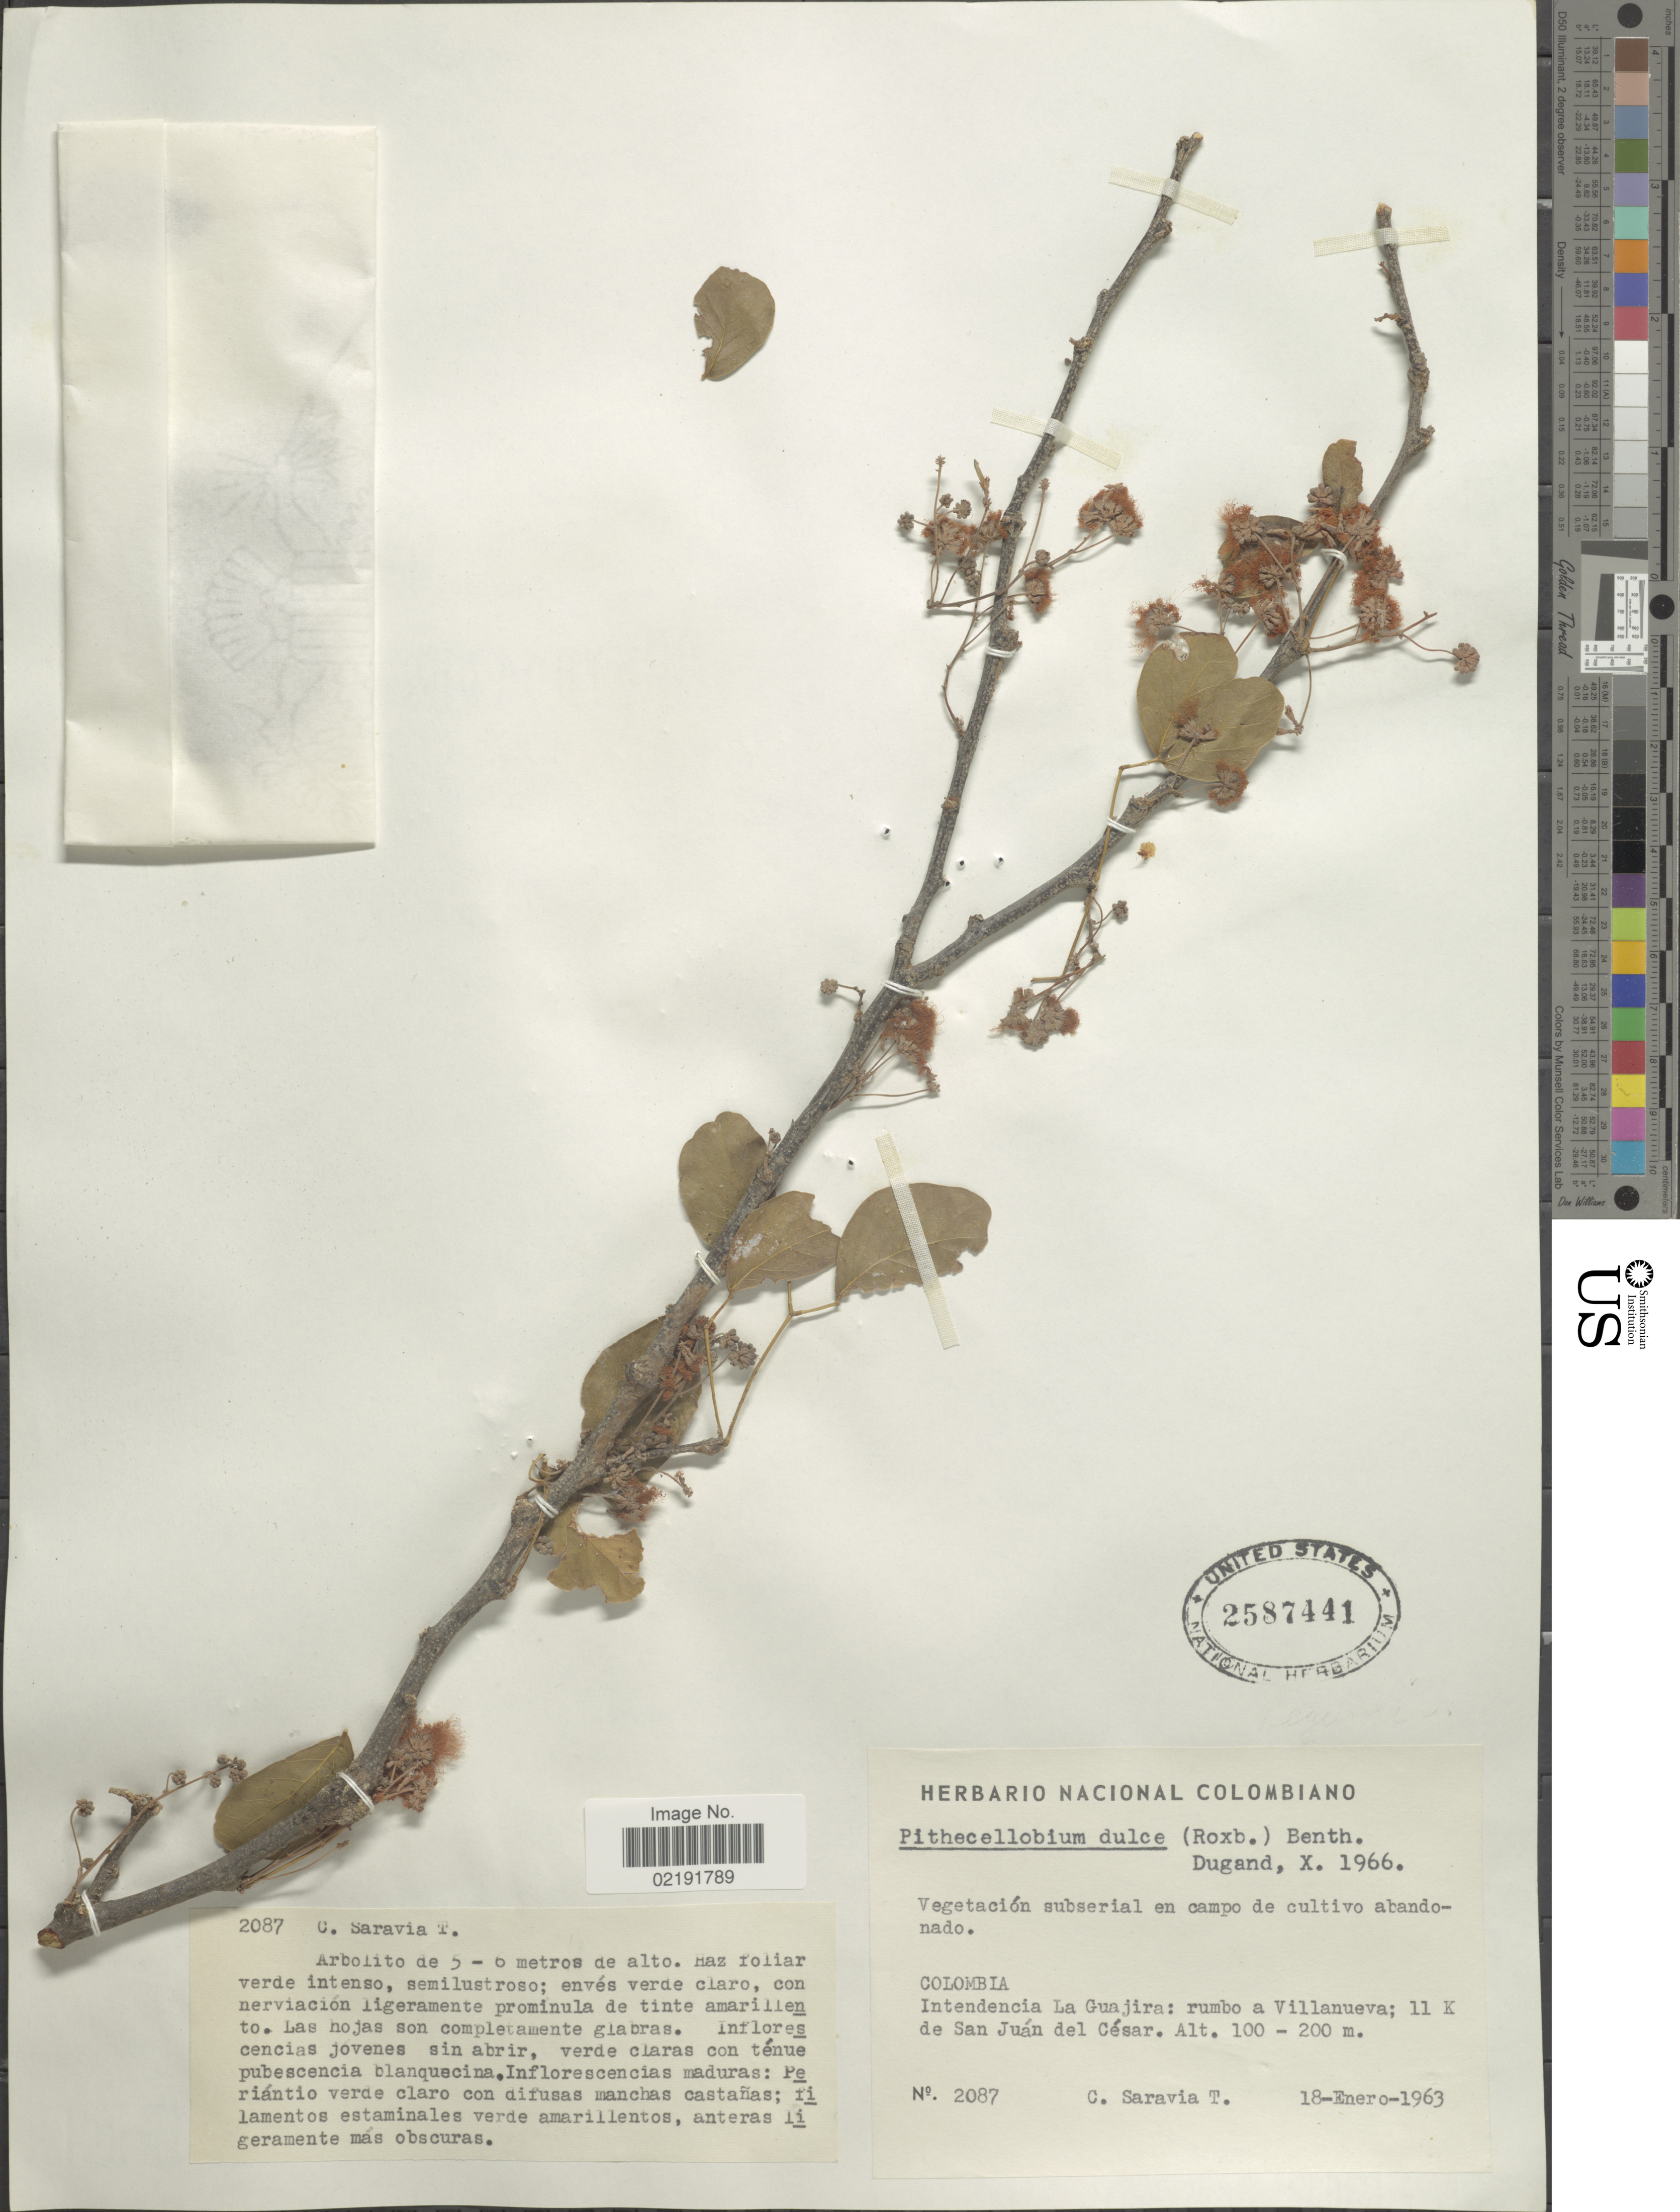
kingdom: Plantae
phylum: Tracheophyta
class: Magnoliopsida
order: Fabales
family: Fabaceae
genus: Pithecellobium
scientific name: Pithecellobium dulce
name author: (Roxb.) Benth.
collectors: C. Saravia T.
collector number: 2087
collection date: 1963-01-18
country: Colombia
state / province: La Guajira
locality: Colombia. Intendencia La Guajira: rumbo a Villanueva; 11 K de San Juán del César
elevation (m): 100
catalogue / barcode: US 2587441